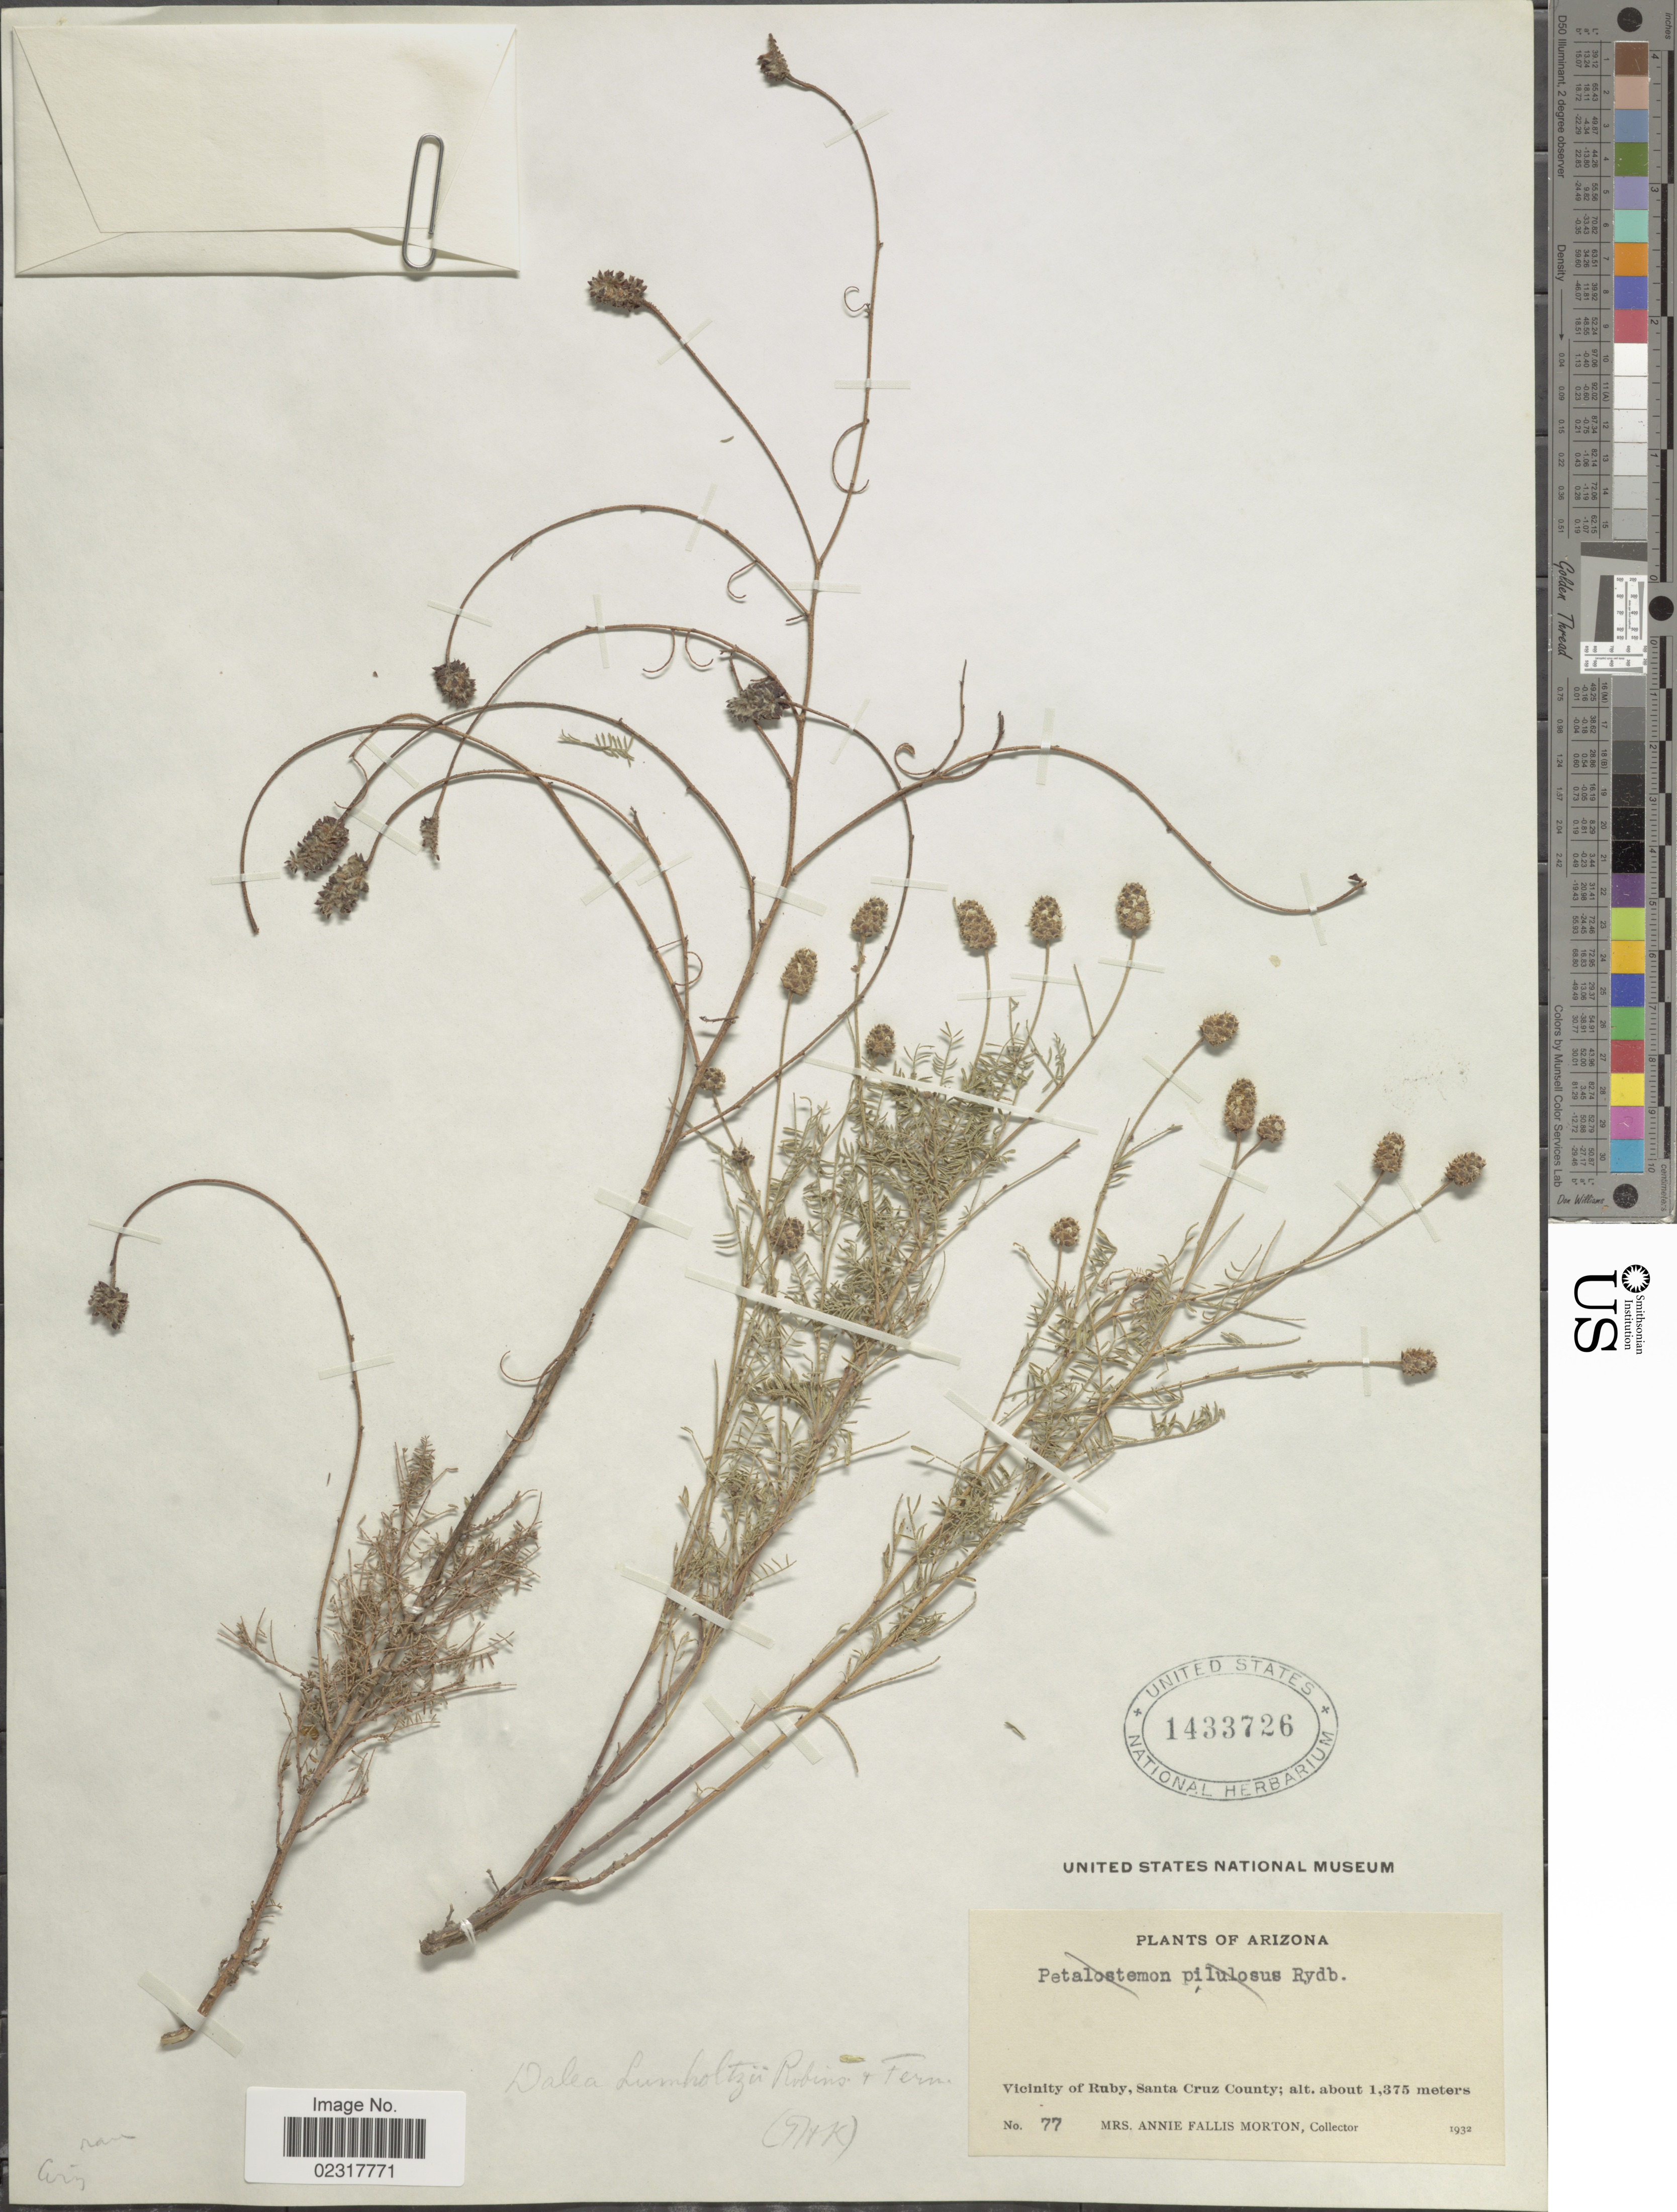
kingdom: Plantae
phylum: Tracheophyta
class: Magnoliopsida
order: Fabales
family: Fabaceae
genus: Dalea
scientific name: Dalea lumholtzii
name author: B.L. Rob. & Fernald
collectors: A. F. Morton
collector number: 77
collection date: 1932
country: United States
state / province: Arizona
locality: Vicinity of Ruby, Santa Cruz County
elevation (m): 1375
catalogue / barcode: US 1433726